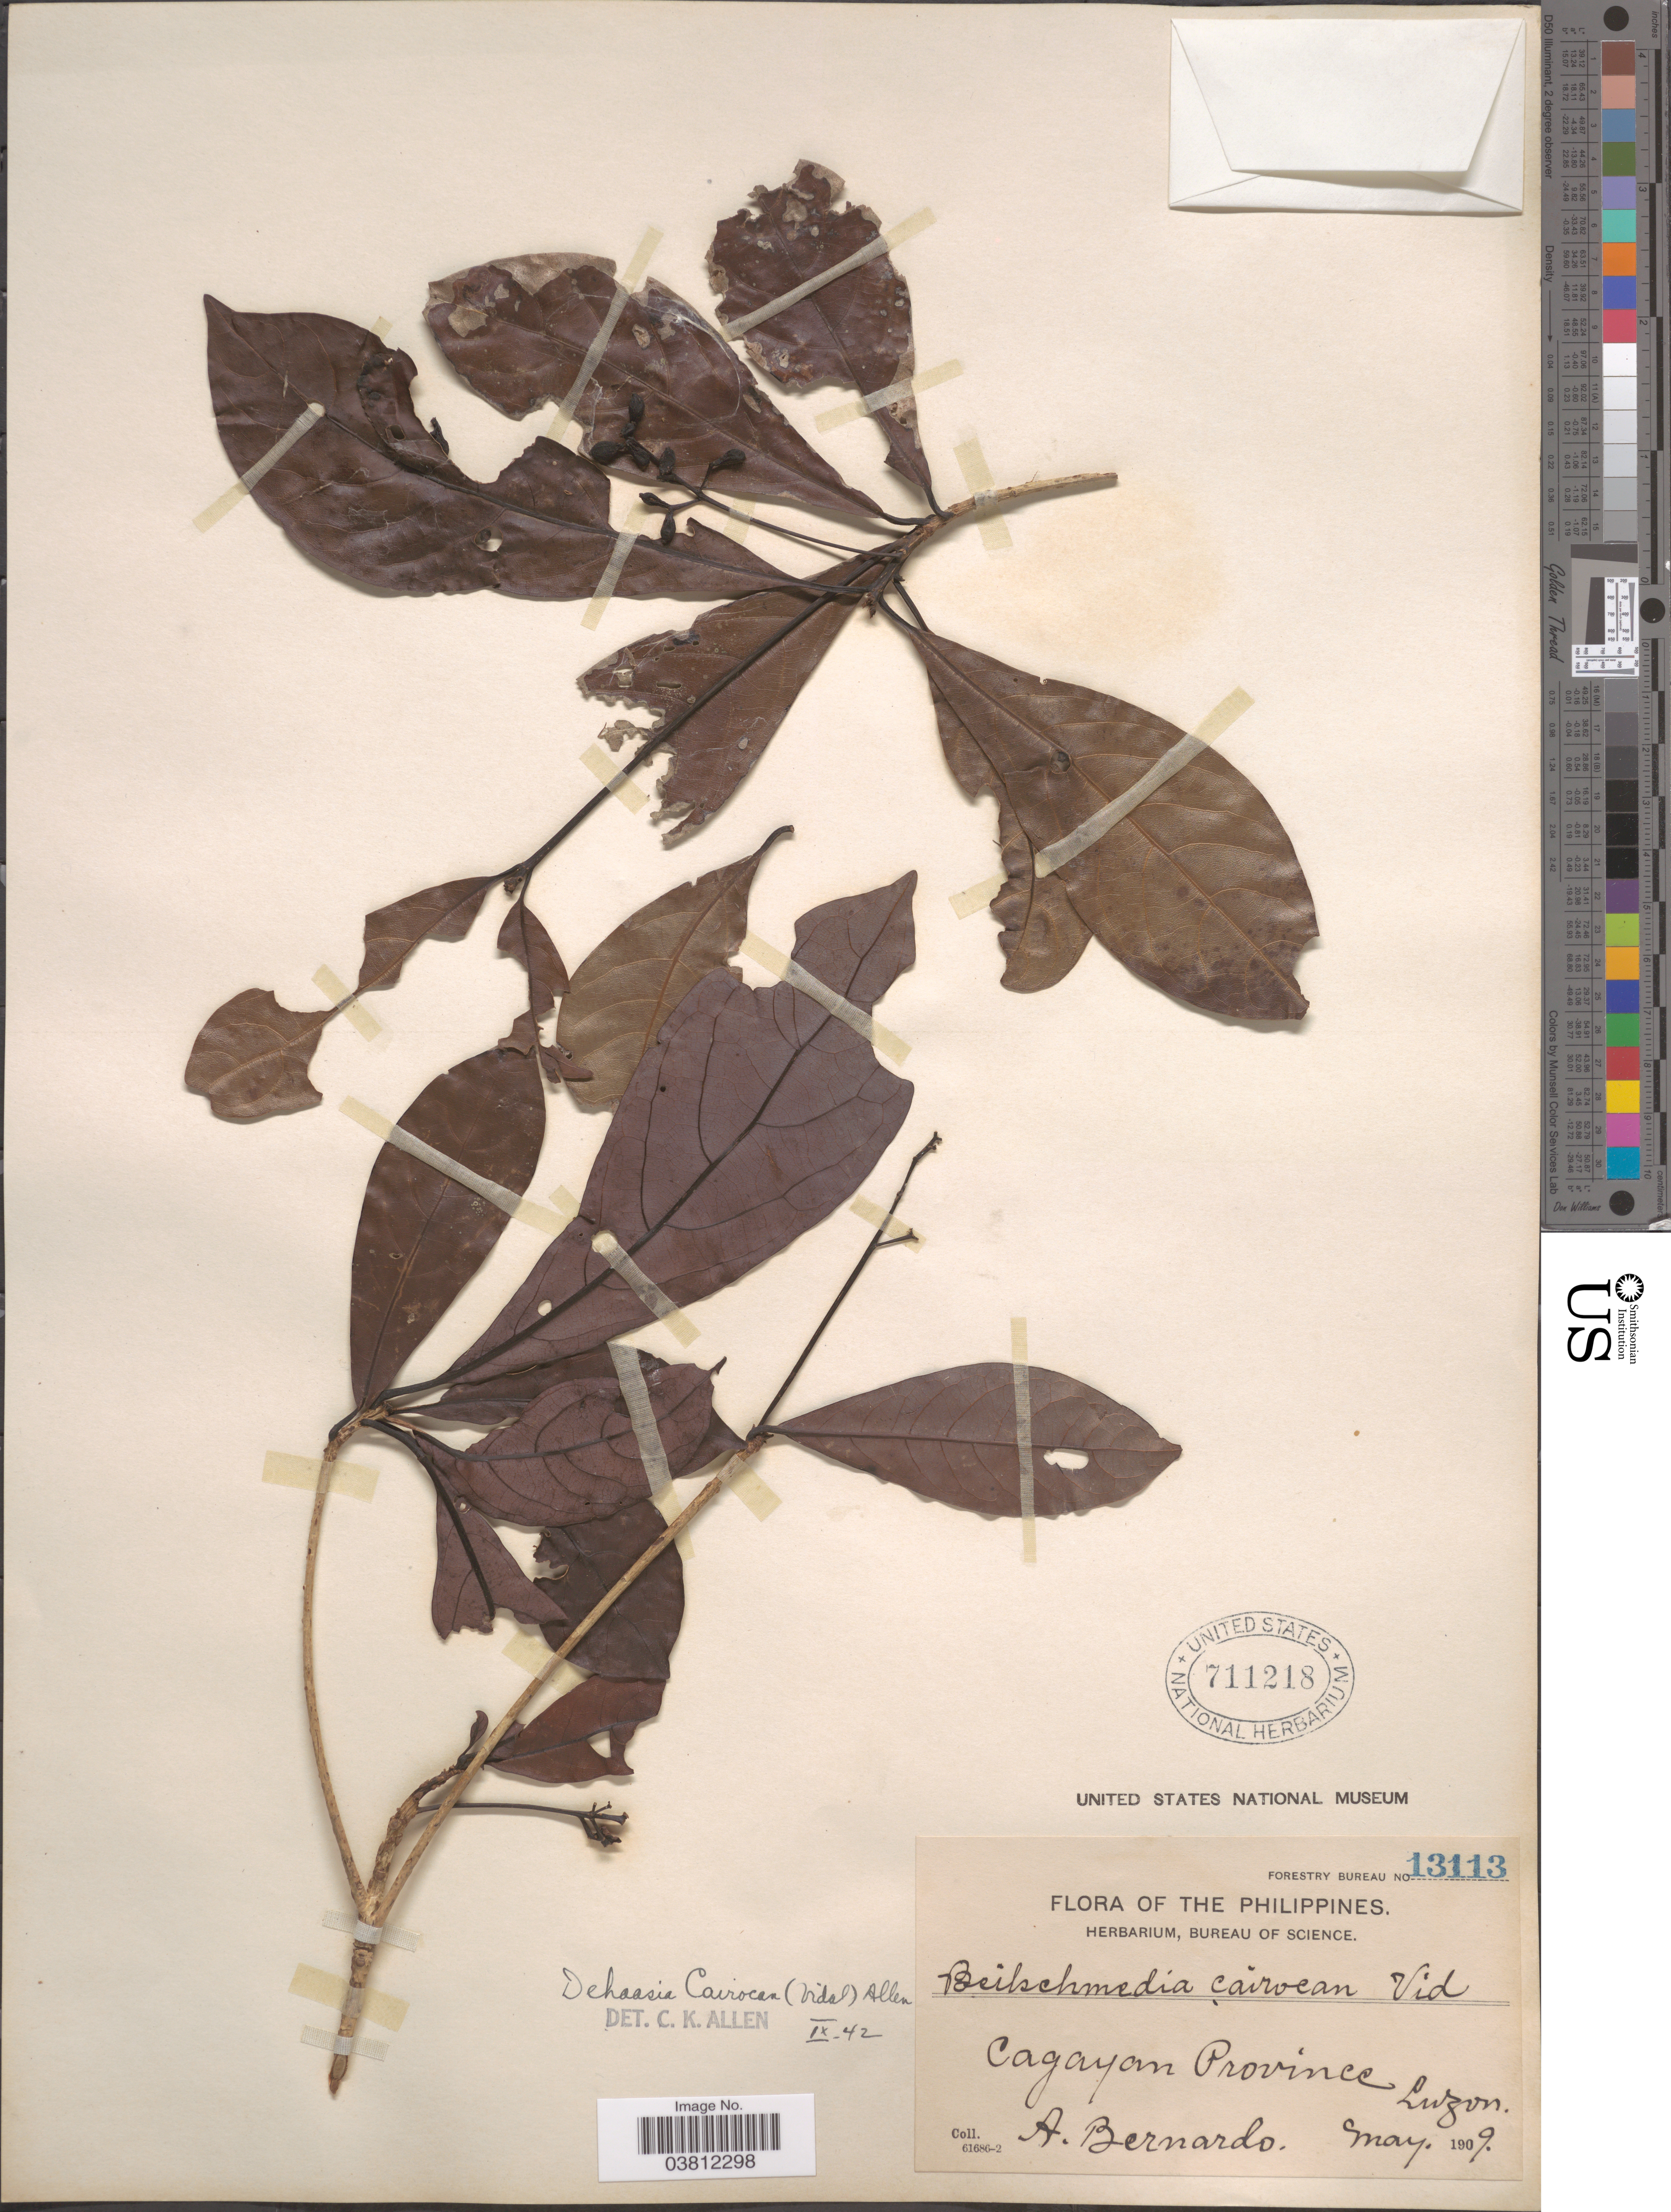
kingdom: Plantae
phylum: Tracheophyta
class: Magnoliopsida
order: Laurales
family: Lauraceae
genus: Dehaasia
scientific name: Dehaasia cairocan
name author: (S. Vidal) C.K. Allen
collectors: A. Bernardo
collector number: Forestry Bureau 13113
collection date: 1909-05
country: Philippines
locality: Cagayan Province. Luzon.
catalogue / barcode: US 711218